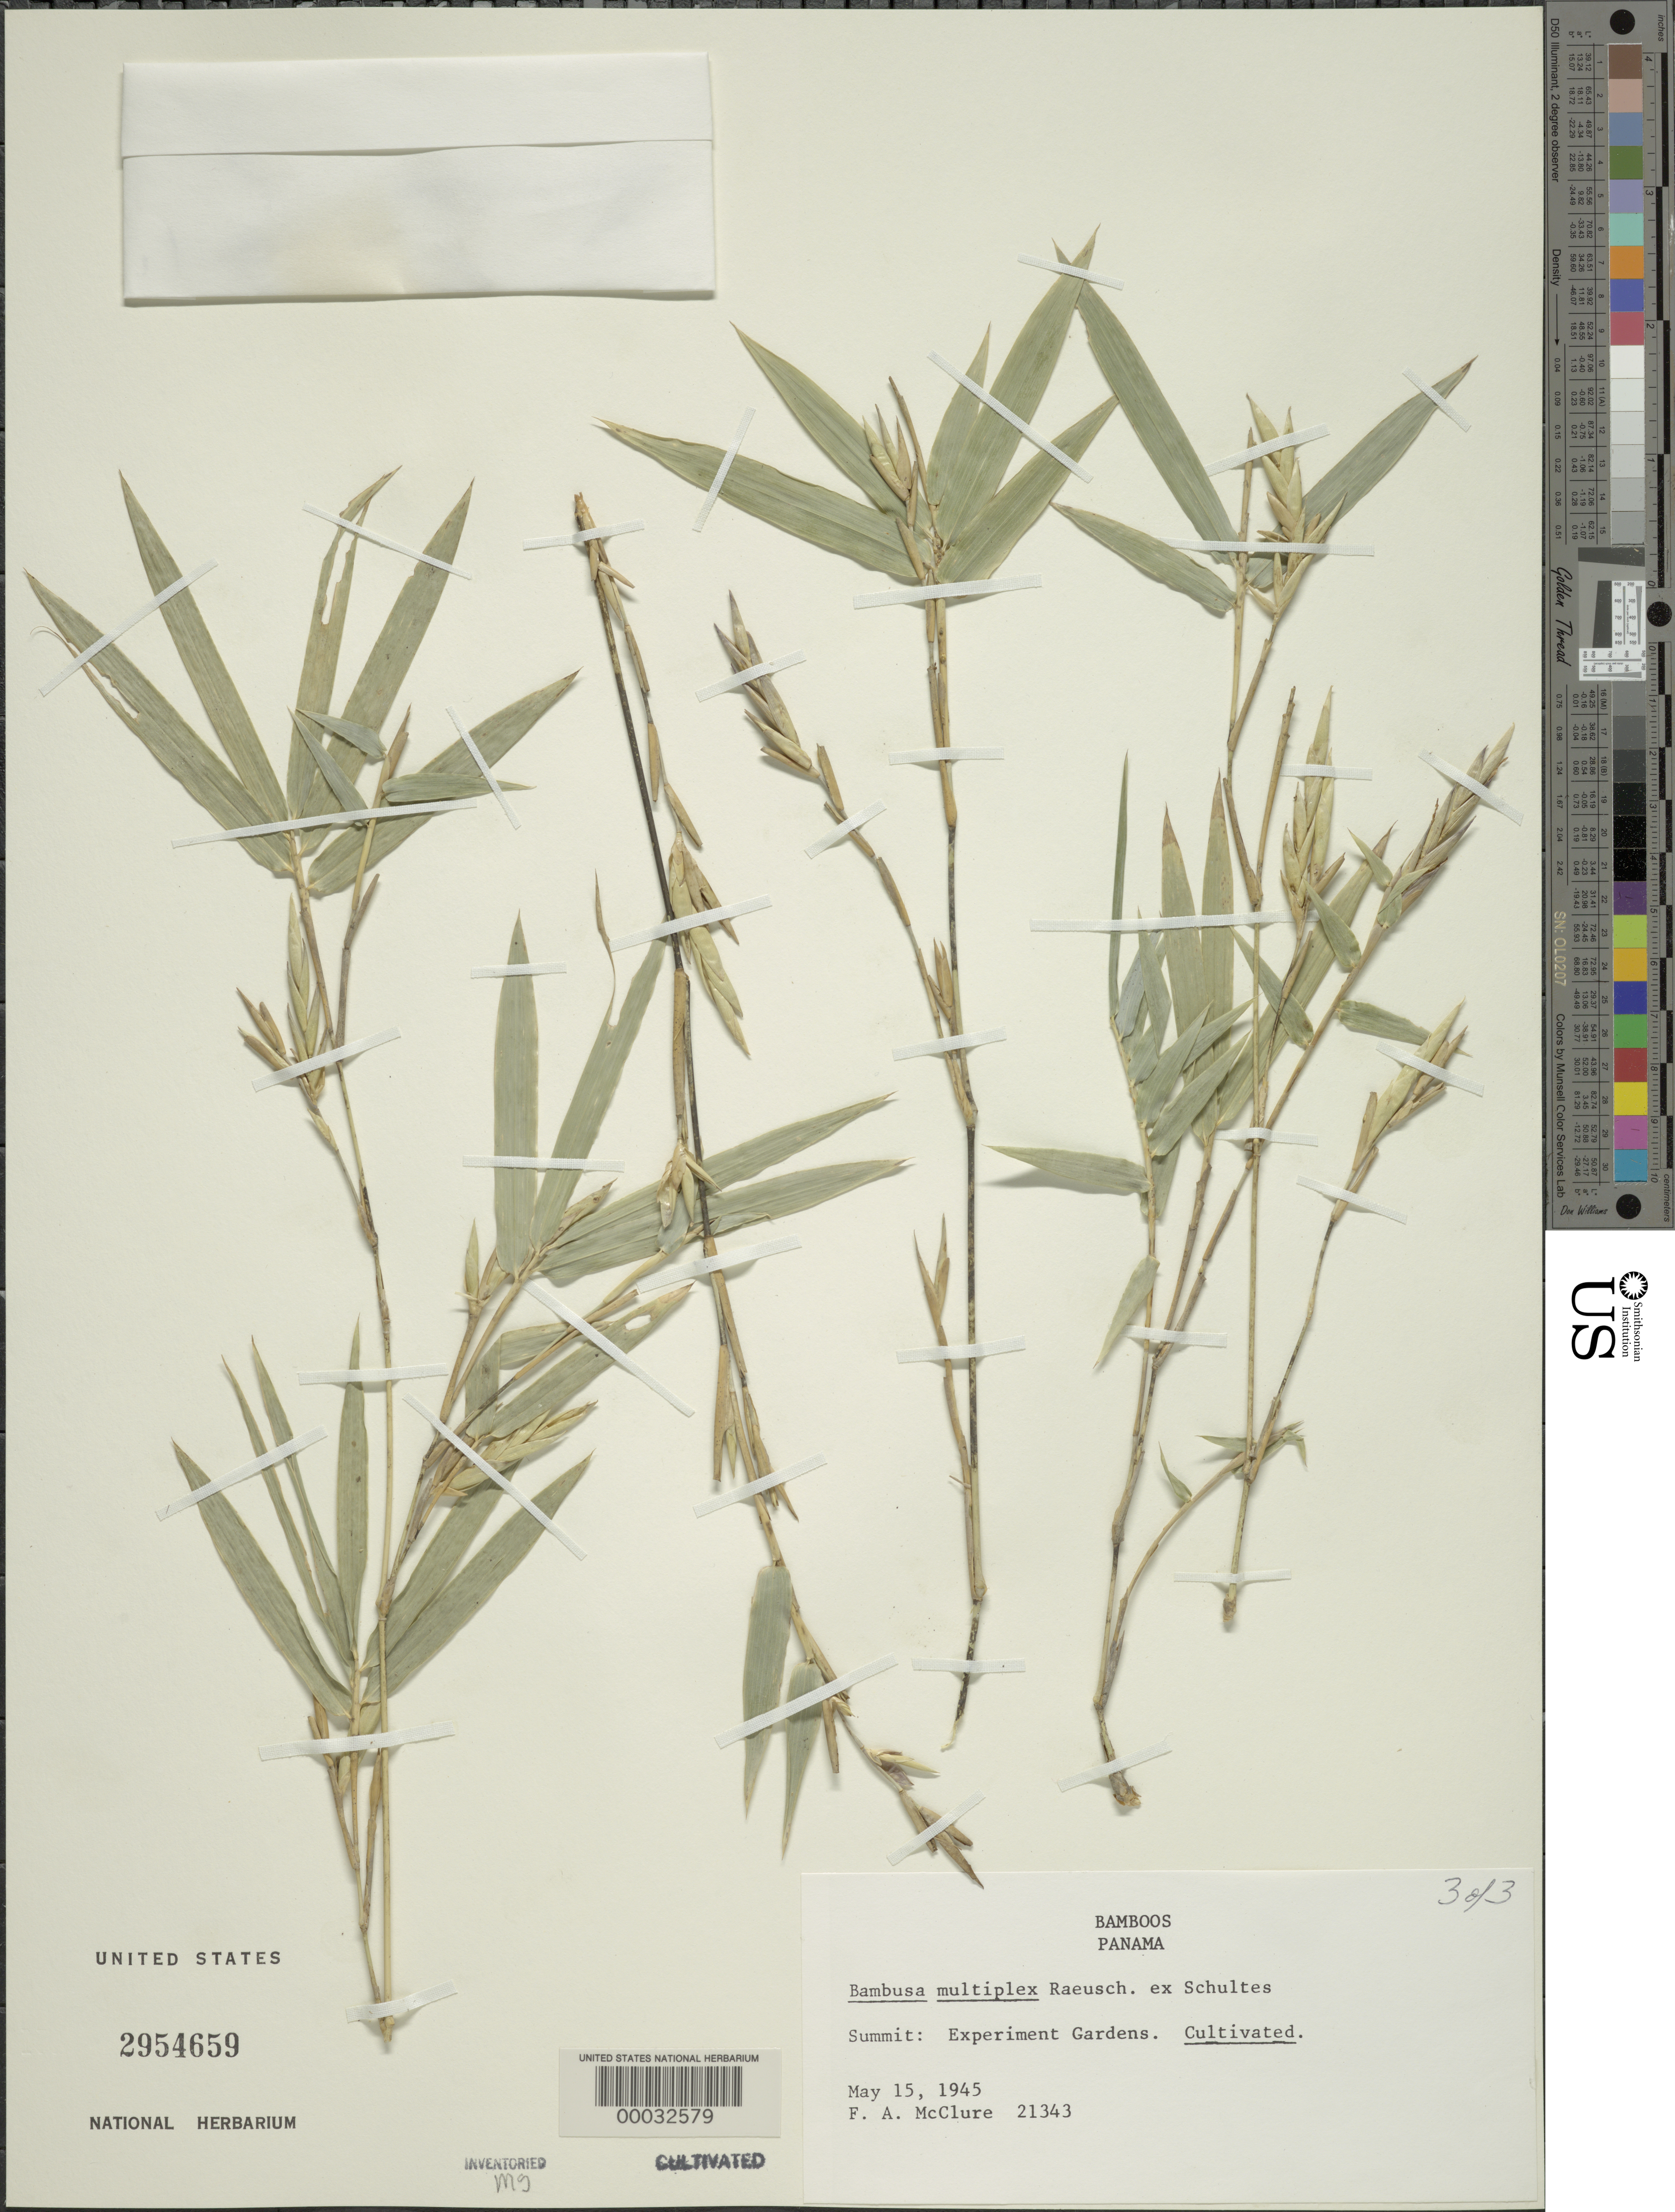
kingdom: Plantae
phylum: Tracheophyta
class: Liliopsida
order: Poales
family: Poaceae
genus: Bambusa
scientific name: Bambusa multiplex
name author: (Lour.) Raeusch. ex Schult. & Schult. f.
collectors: F. A. McClure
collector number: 21343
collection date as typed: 15 May 1945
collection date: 1945-05-15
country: Panama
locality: Esperimental Garden summit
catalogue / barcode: US 2954659